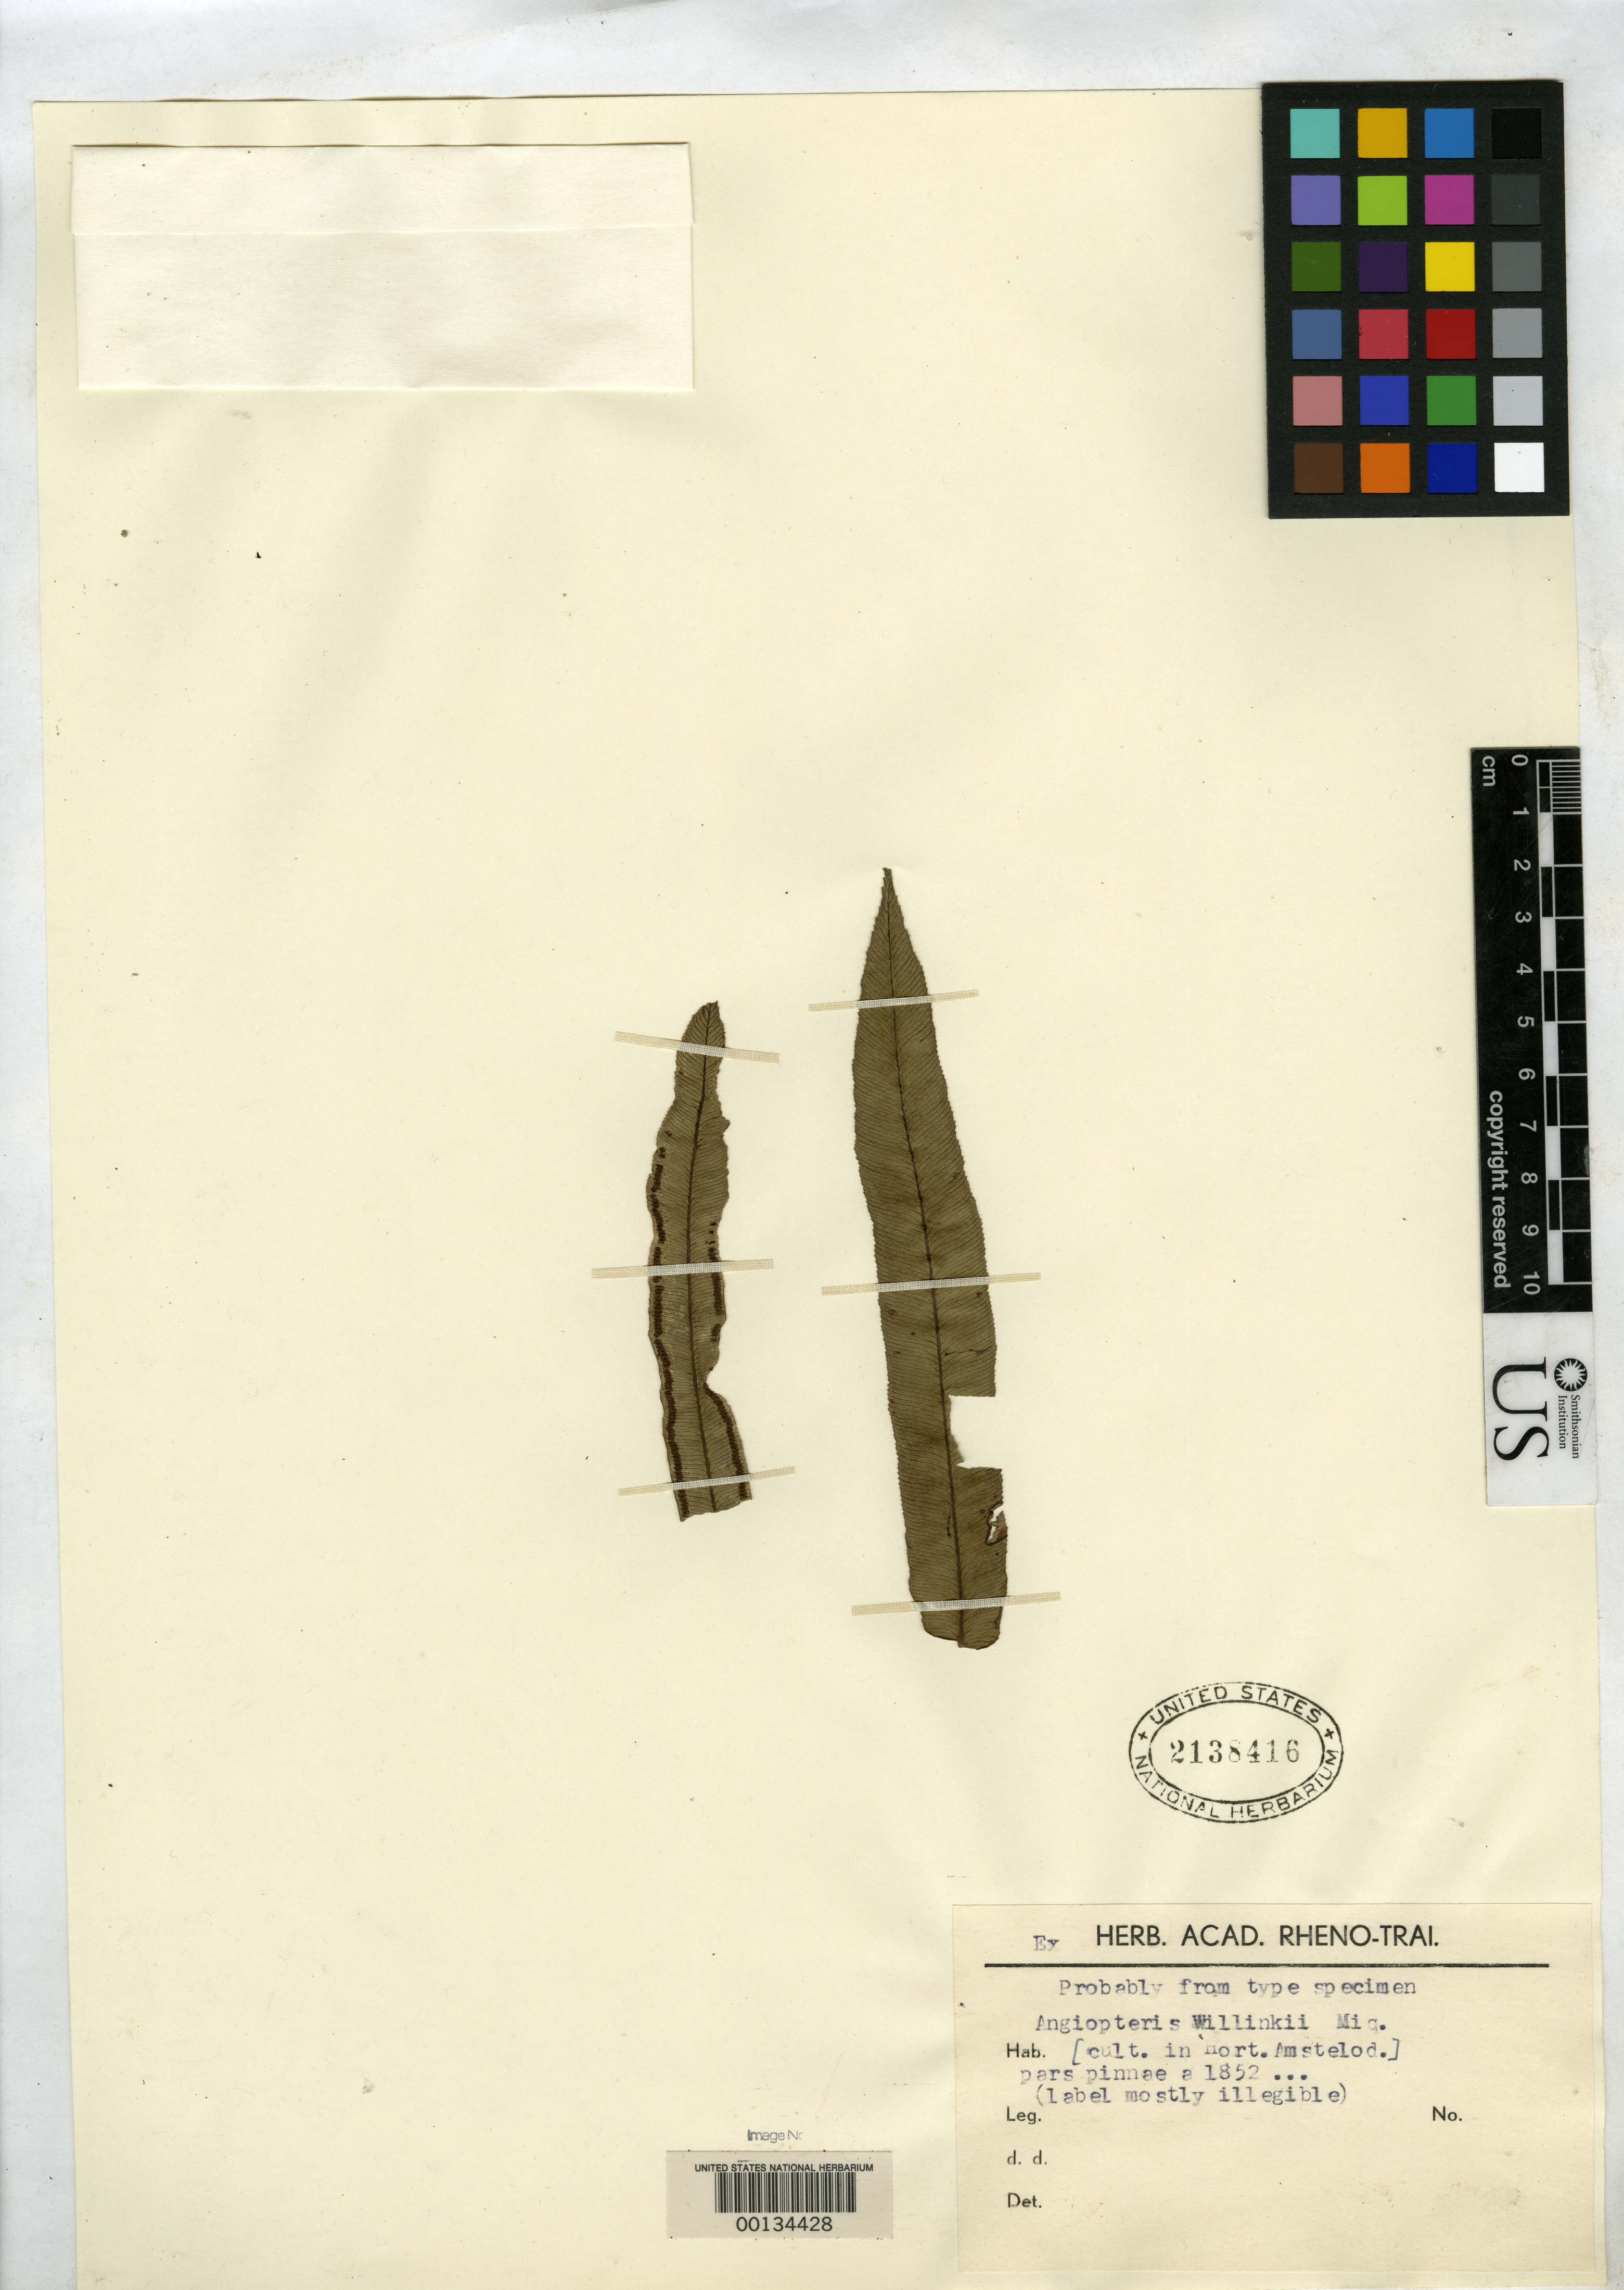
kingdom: Plantae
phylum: Tracheophyta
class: Polypodiopsida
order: Marattiales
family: Marattiaceae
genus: Angiopteris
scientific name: Angiopteris willinkii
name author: Miq. ex de Vriese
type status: Holotype Fragment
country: Indonesia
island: Java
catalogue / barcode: US 2138416